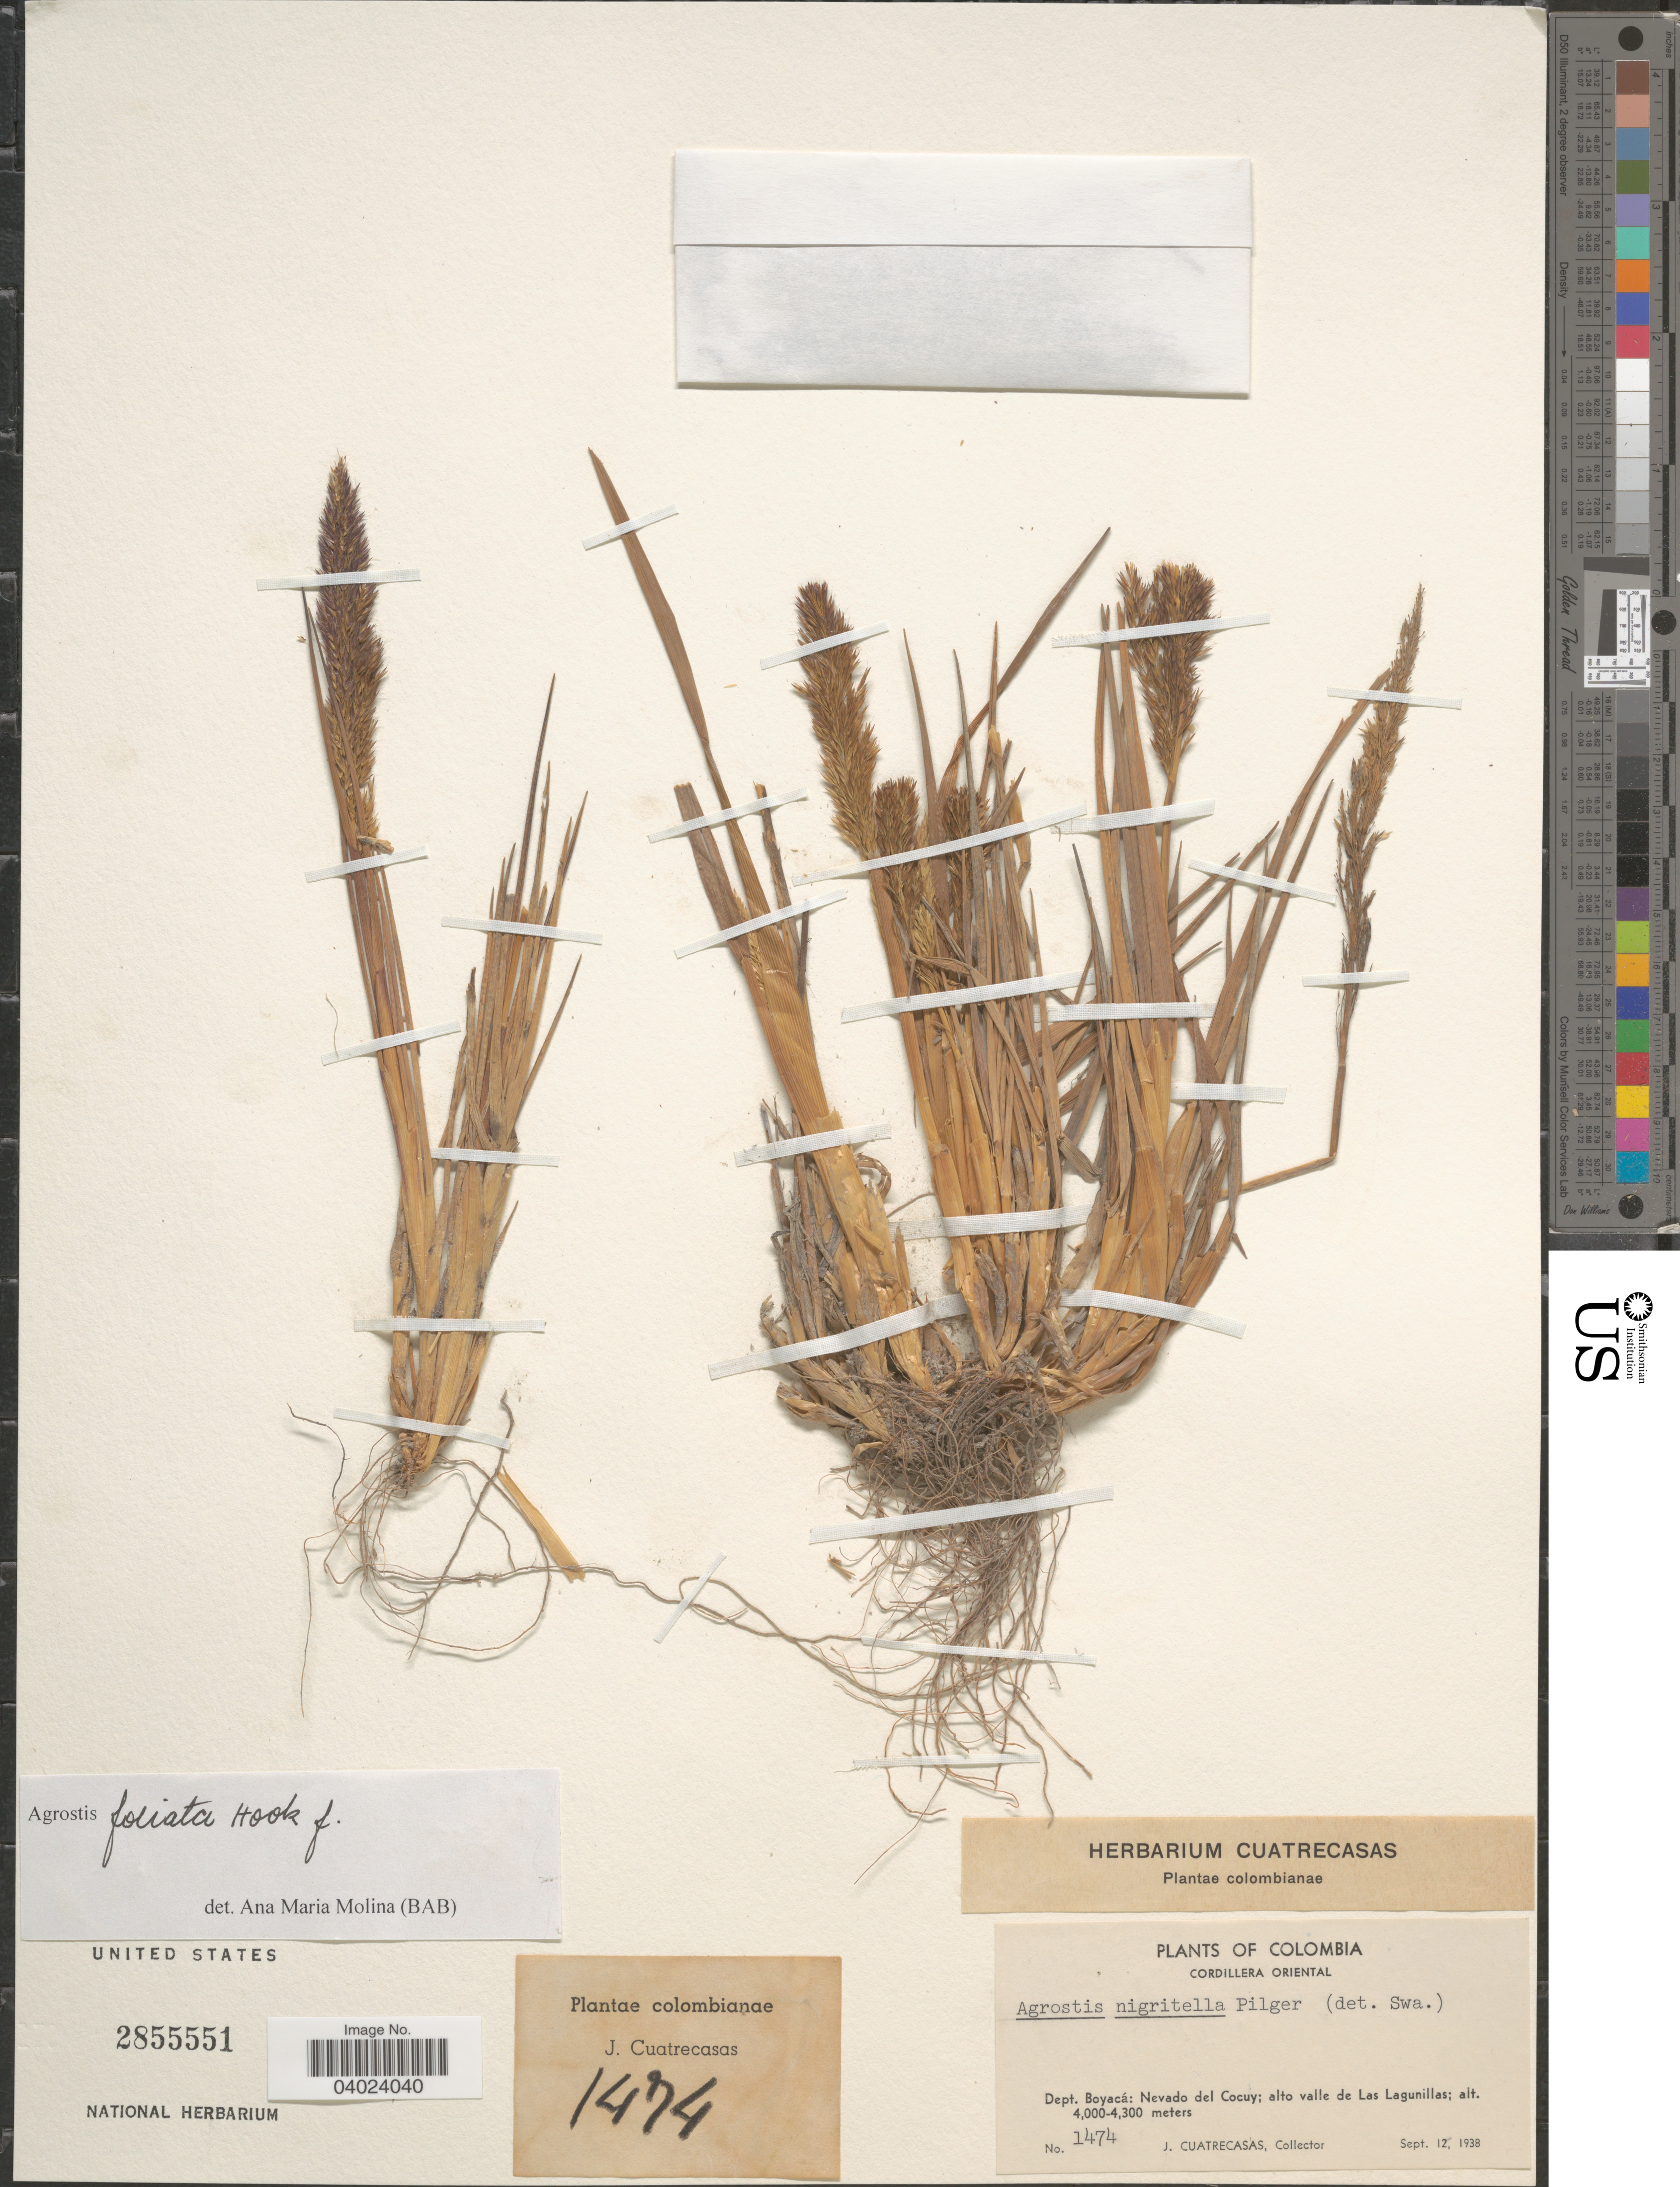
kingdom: Plantae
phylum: Tracheophyta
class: Liliopsida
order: Poales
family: Poaceae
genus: Agrostis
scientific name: Agrostis foliata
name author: Hook. f.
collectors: J. Cuatrecasas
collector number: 1474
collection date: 1938-09-12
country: Colombia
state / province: Boyacá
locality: Cordillera Oriental. Dept. Boyacá: Nevado del Cocuy; alto valle de Las Lagunillas.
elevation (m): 4000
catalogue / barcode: US 2855551